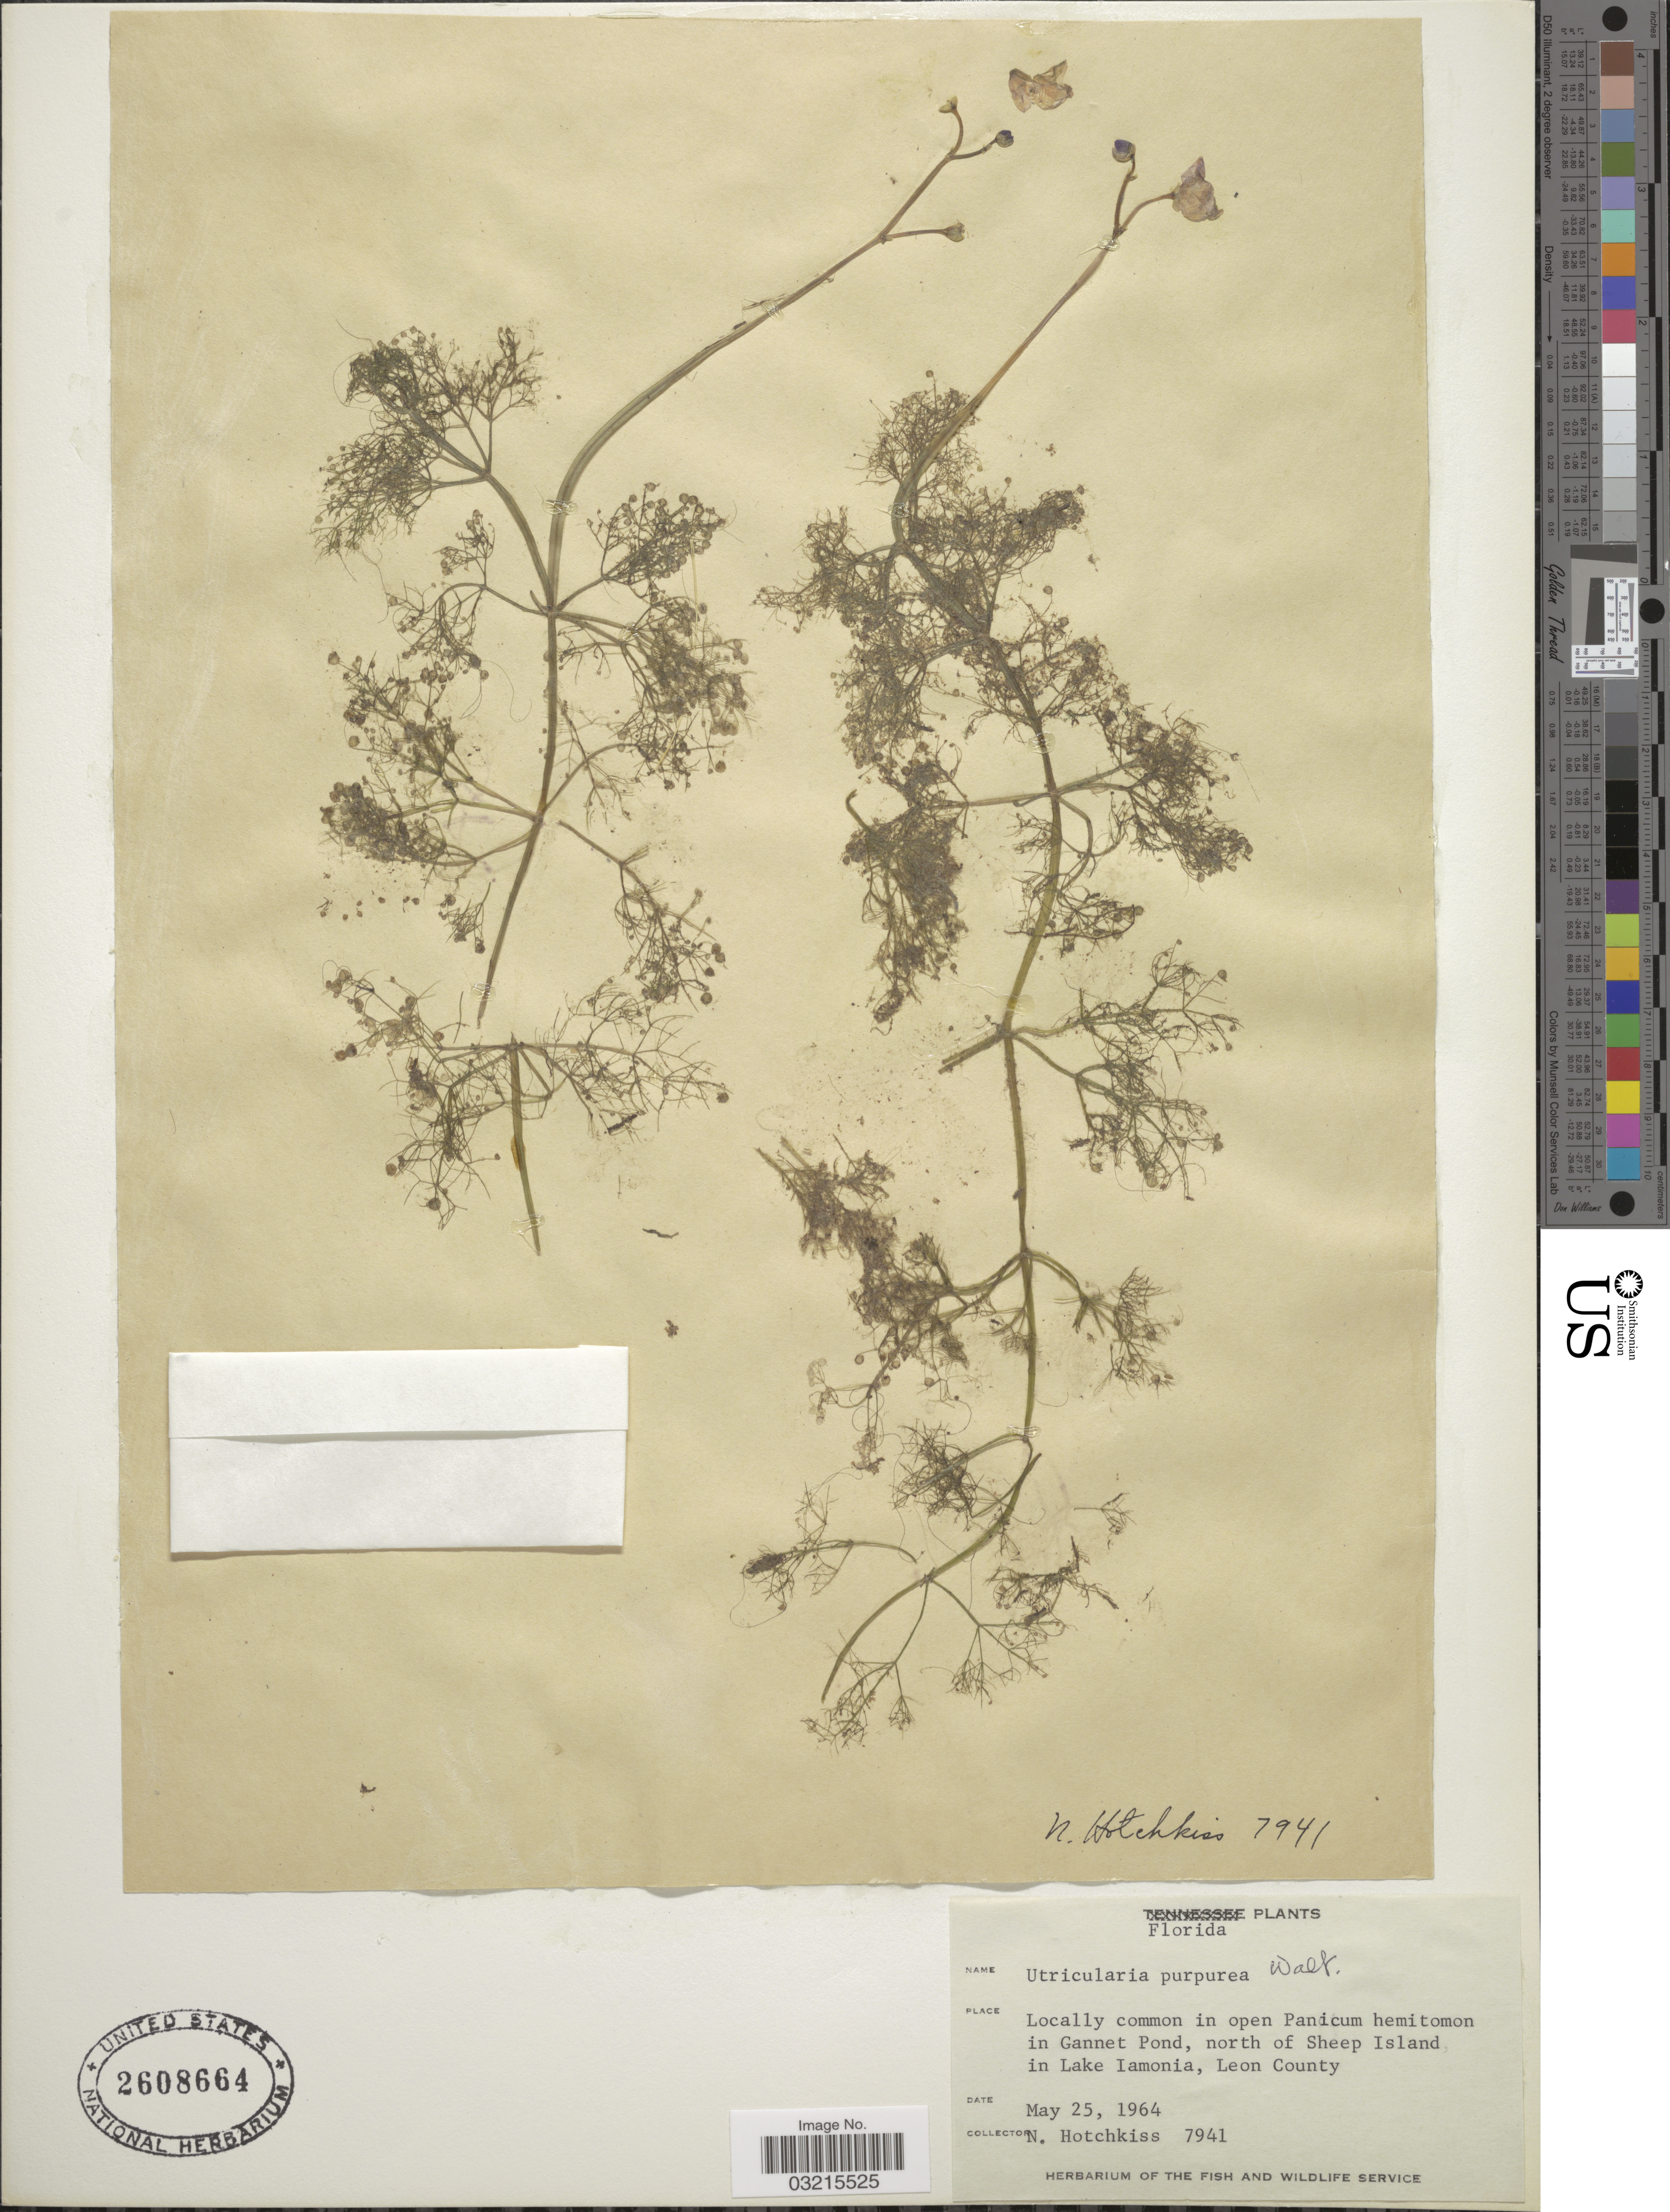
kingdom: Plantae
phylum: Tracheophyta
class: Magnoliopsida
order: Lamiales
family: Lentibulariaceae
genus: Utricularia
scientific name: Utricularia purpurea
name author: Walter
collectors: N. Hotchkiss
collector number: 7941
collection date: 1964-05-25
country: United States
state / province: Florida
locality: In Gannet Pond, north of Sheep Island in Lake Iamonia, Leon County.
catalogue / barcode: US 2608664